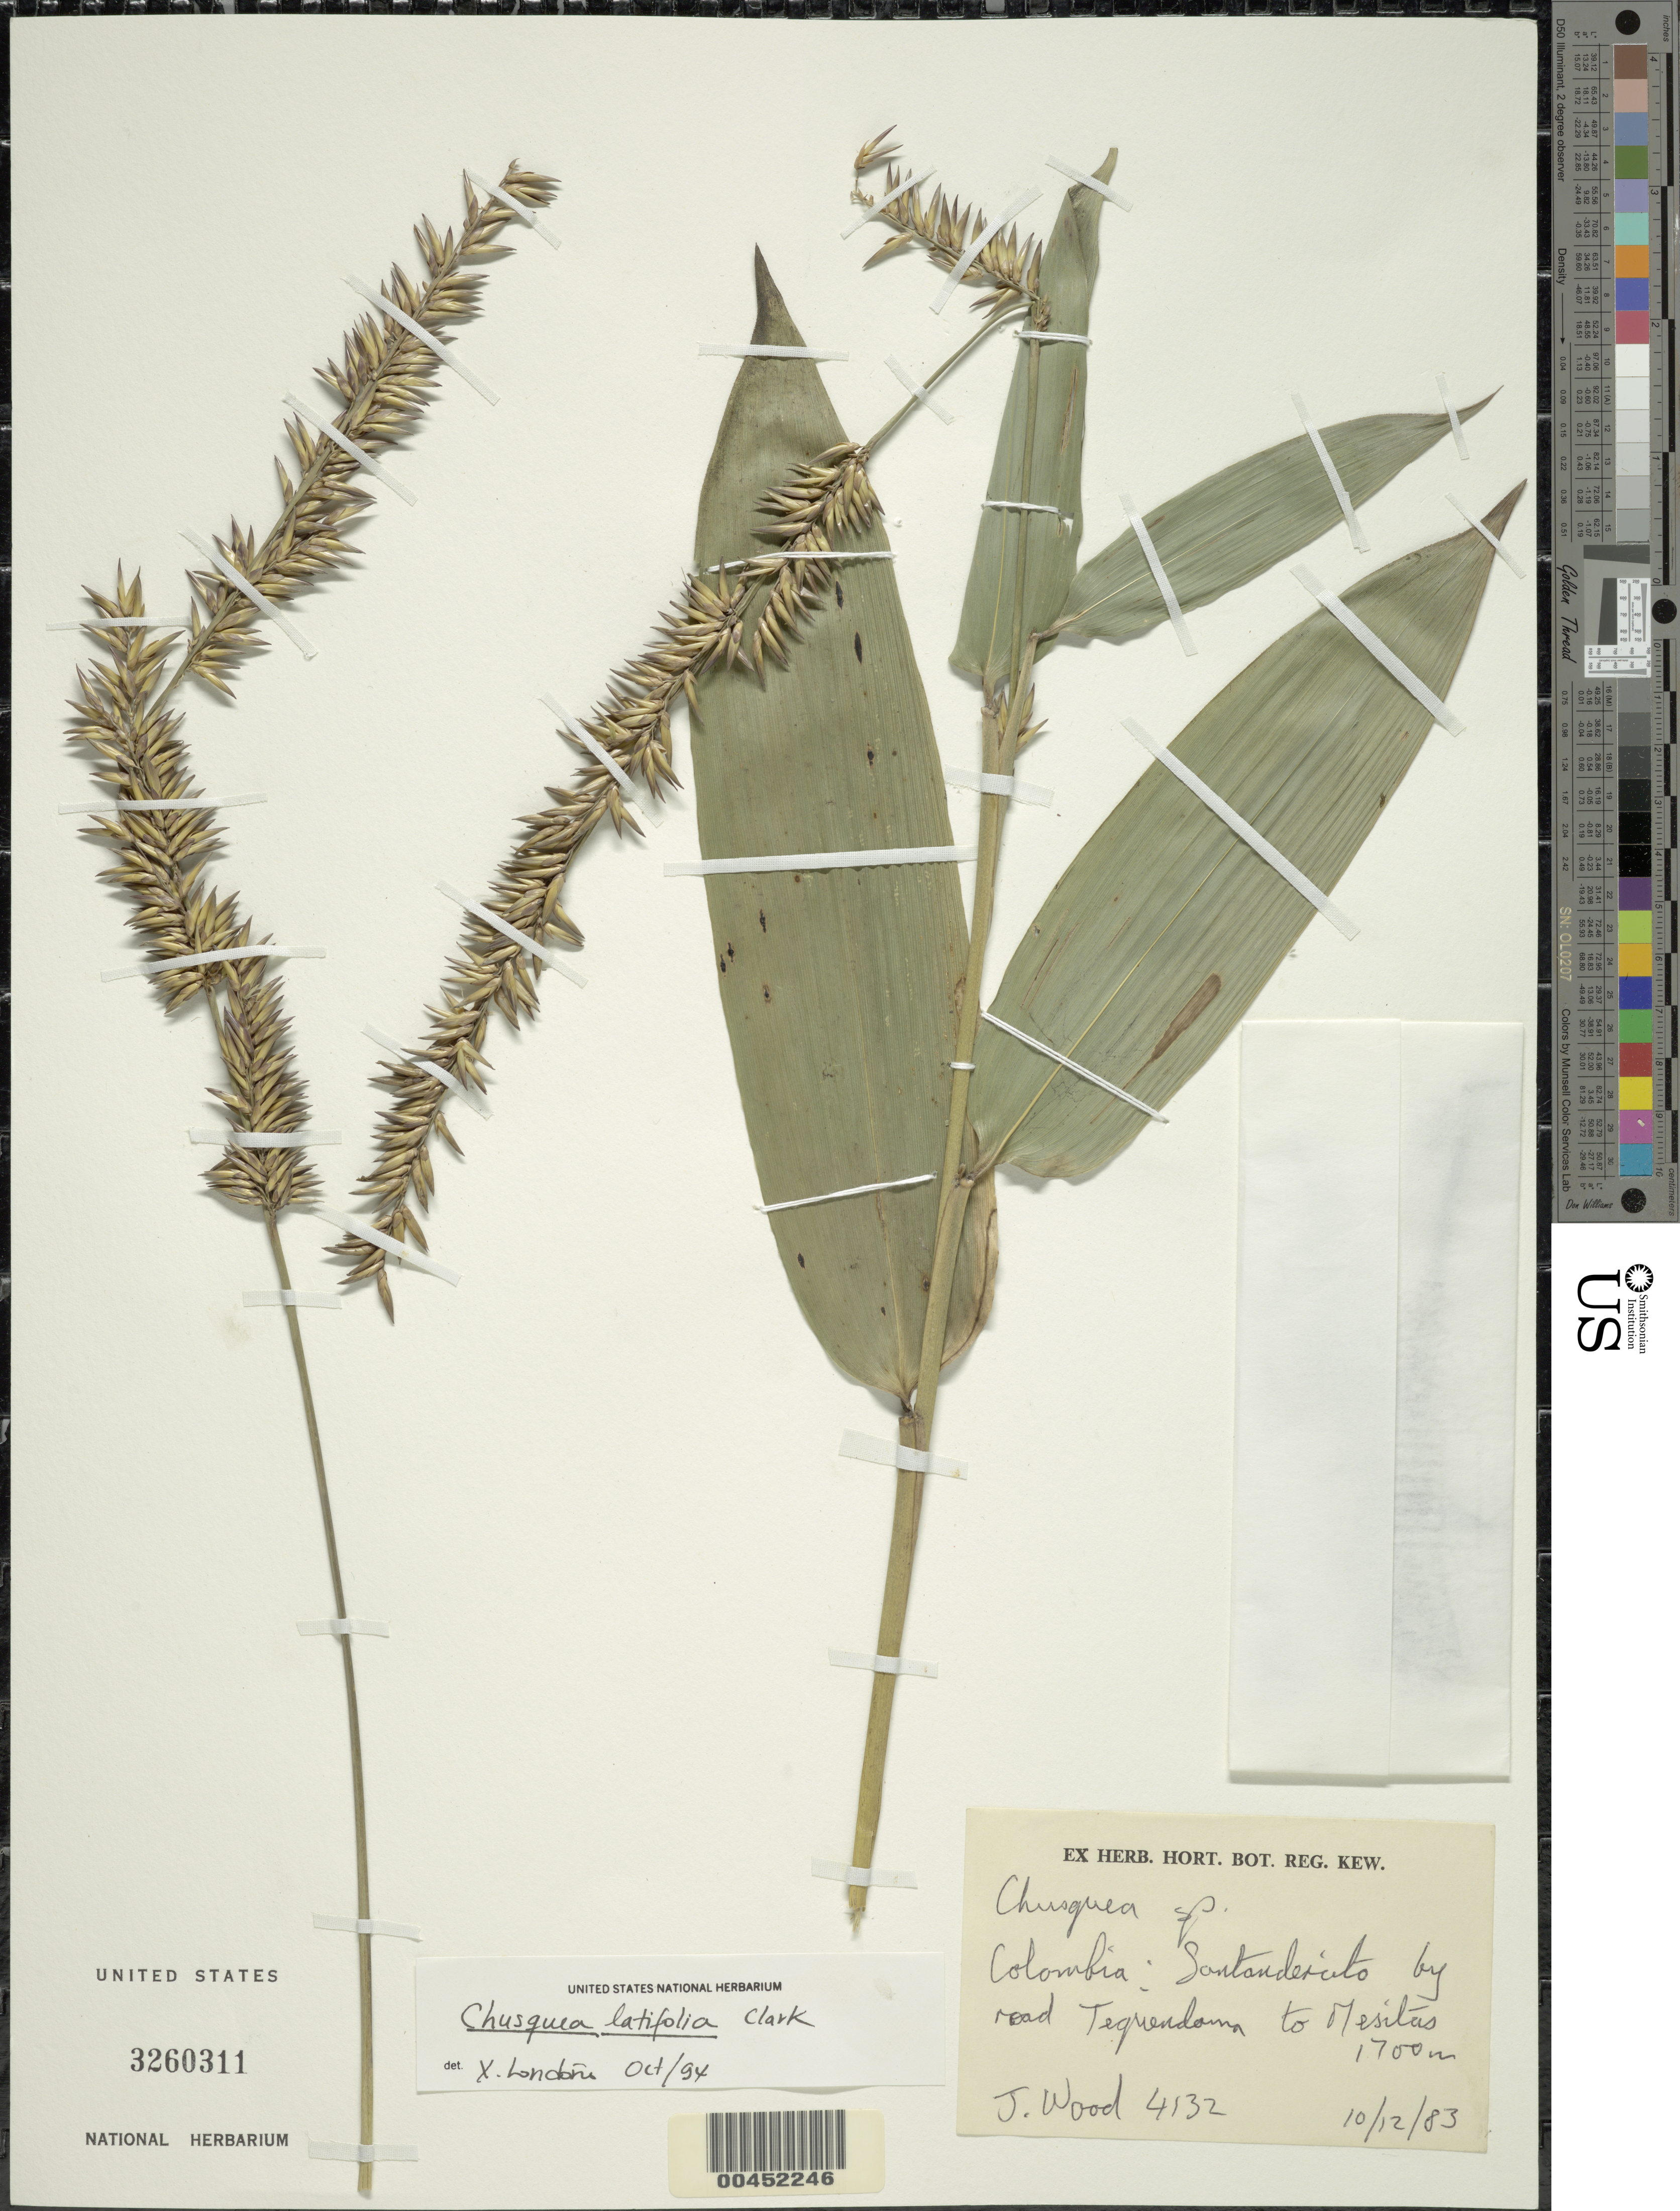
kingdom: Plantae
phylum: Tracheophyta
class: Liliopsida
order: Poales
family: Poaceae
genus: Chusquea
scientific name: Chusquea latifolia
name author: L.G. Clark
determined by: Londoño, X., (TULV), Jardin Botanico "Juan Maria Cespedes"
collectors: J. Wood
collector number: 4132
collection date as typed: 10 Dec 1983 or 12 Oct 1983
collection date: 1983-10-12 or 1983-12-10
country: Colombia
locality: Santandercito by road Tequendoma to Mesilas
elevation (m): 1700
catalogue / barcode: US 3260311